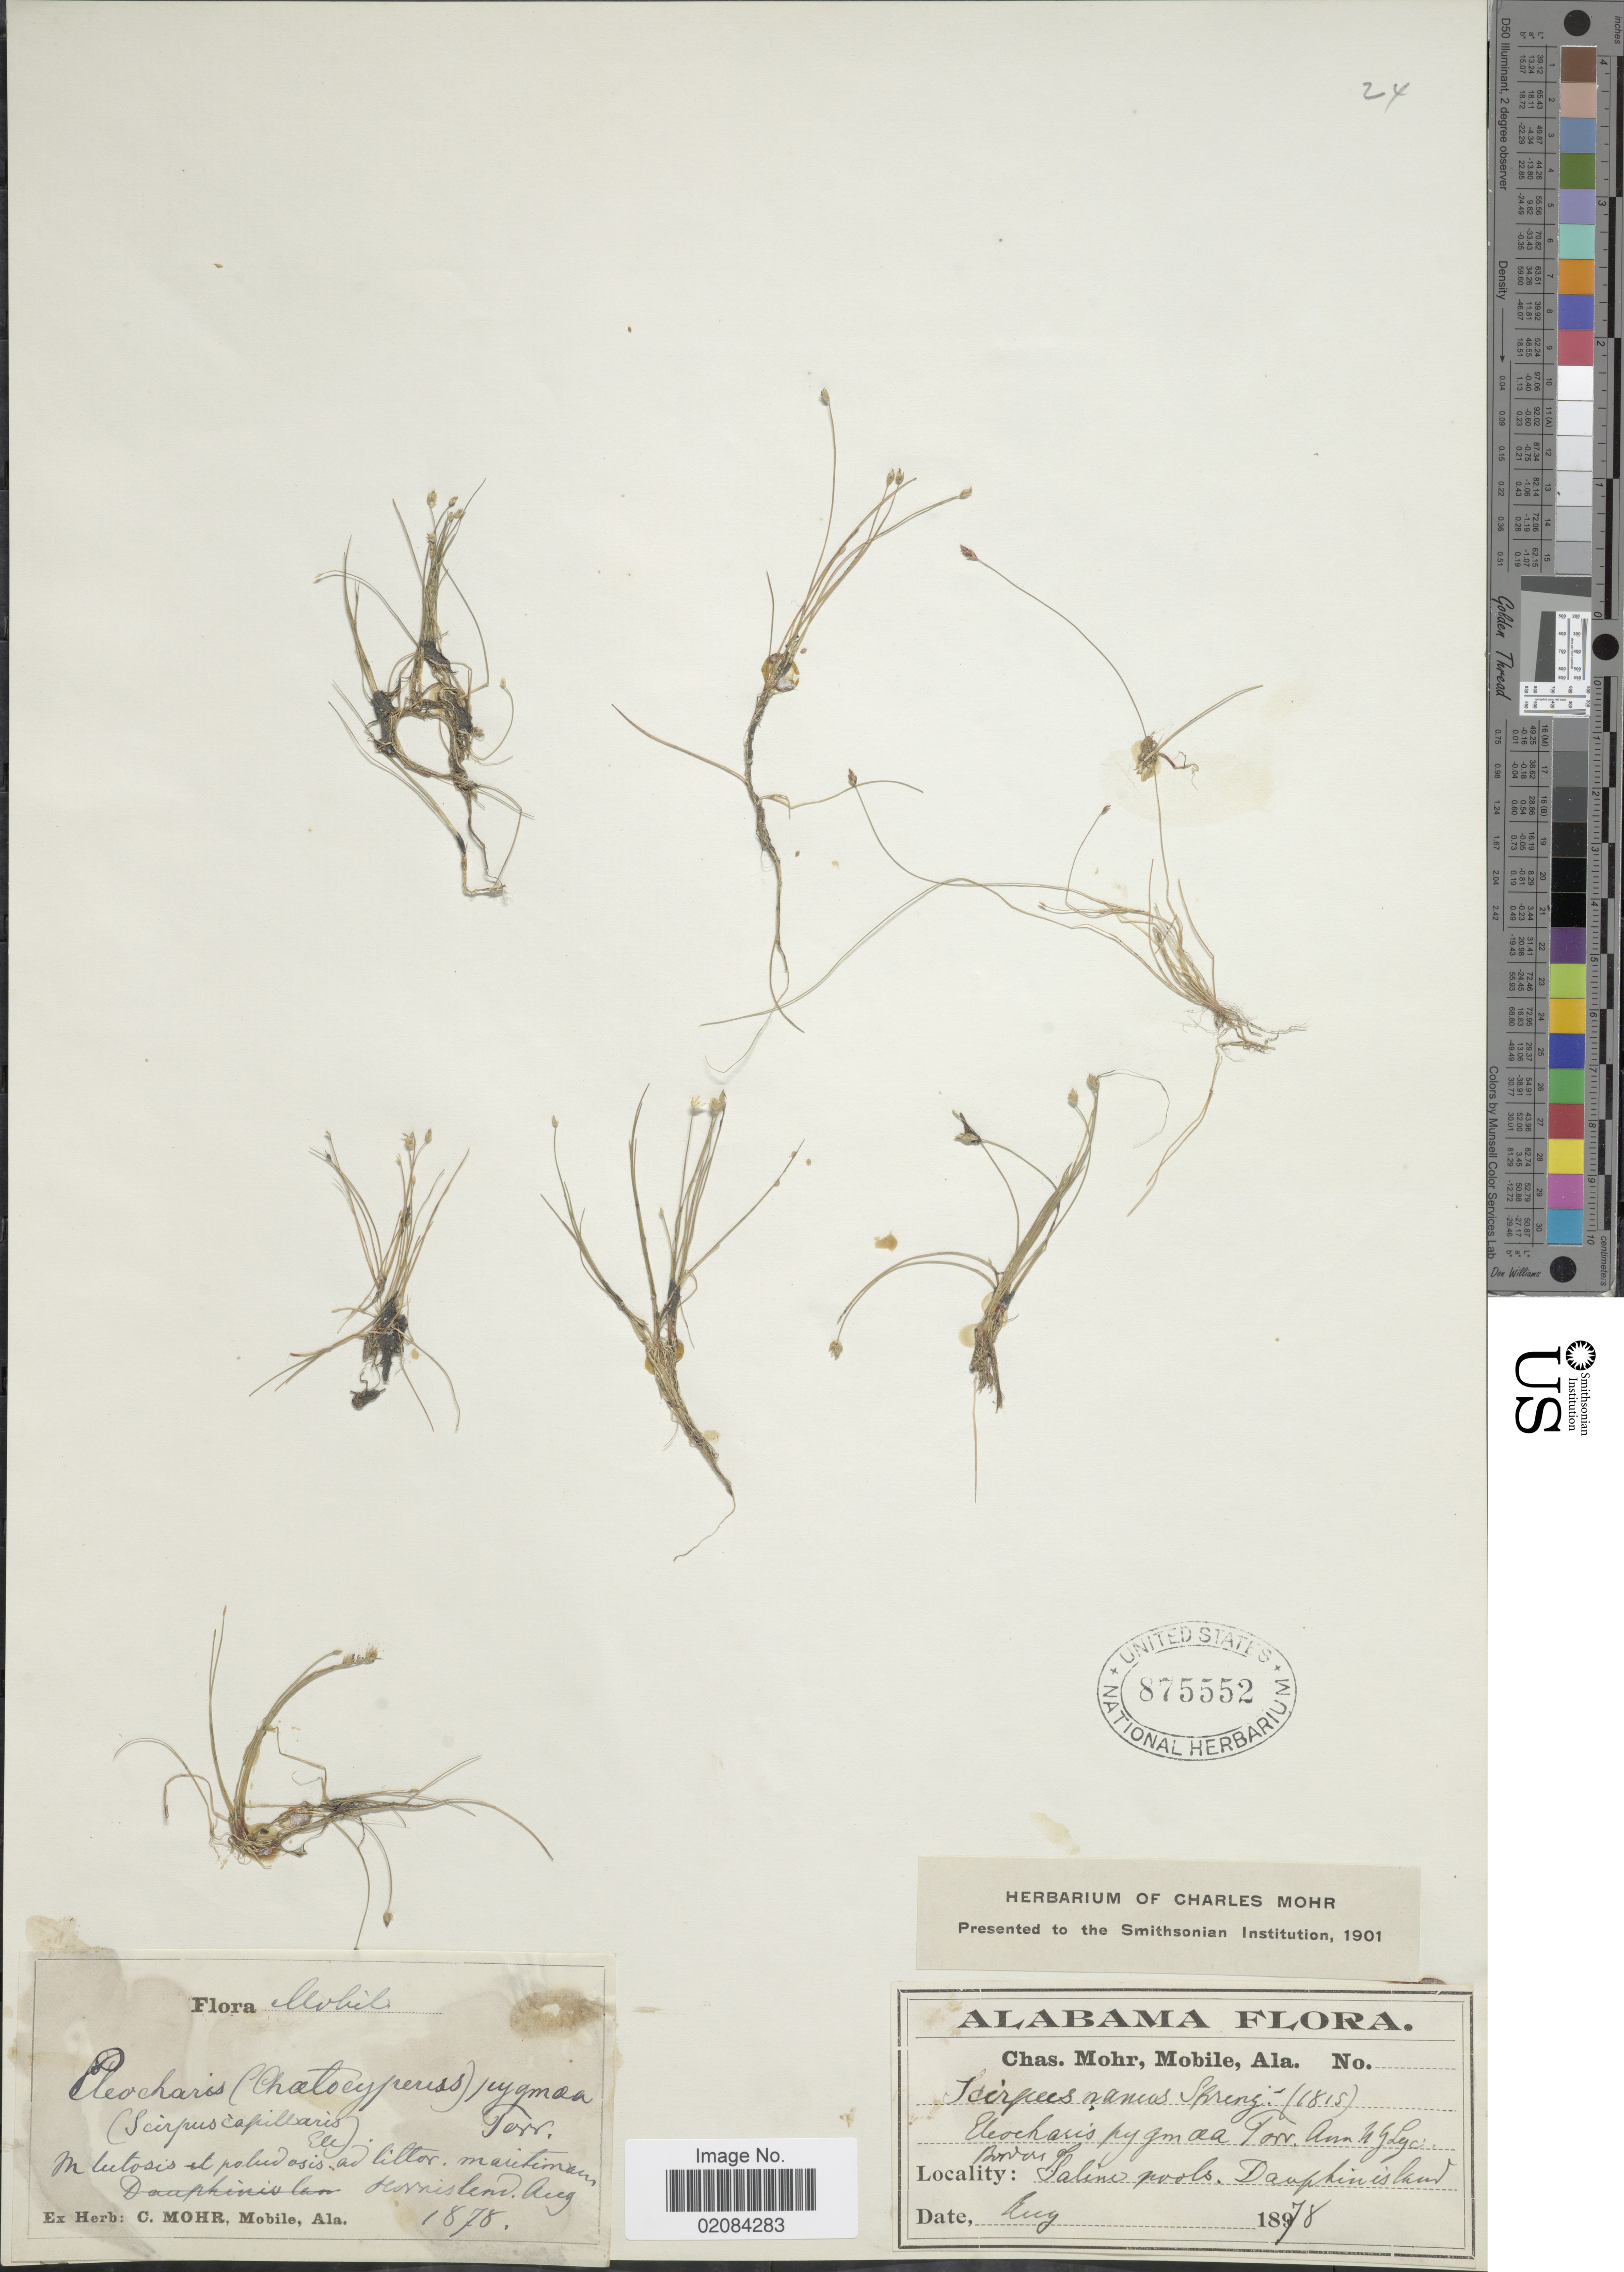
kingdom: Plantae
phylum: Tracheophyta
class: Liliopsida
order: Poales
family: Cyperaceae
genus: Eleocharis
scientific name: Eleocharis parvula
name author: (Roem. & Schult.) Link ex Williams et al.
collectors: C. T. Mohr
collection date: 1878-08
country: United States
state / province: Alabama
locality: Dauphin island. Mobile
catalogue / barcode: US 875552